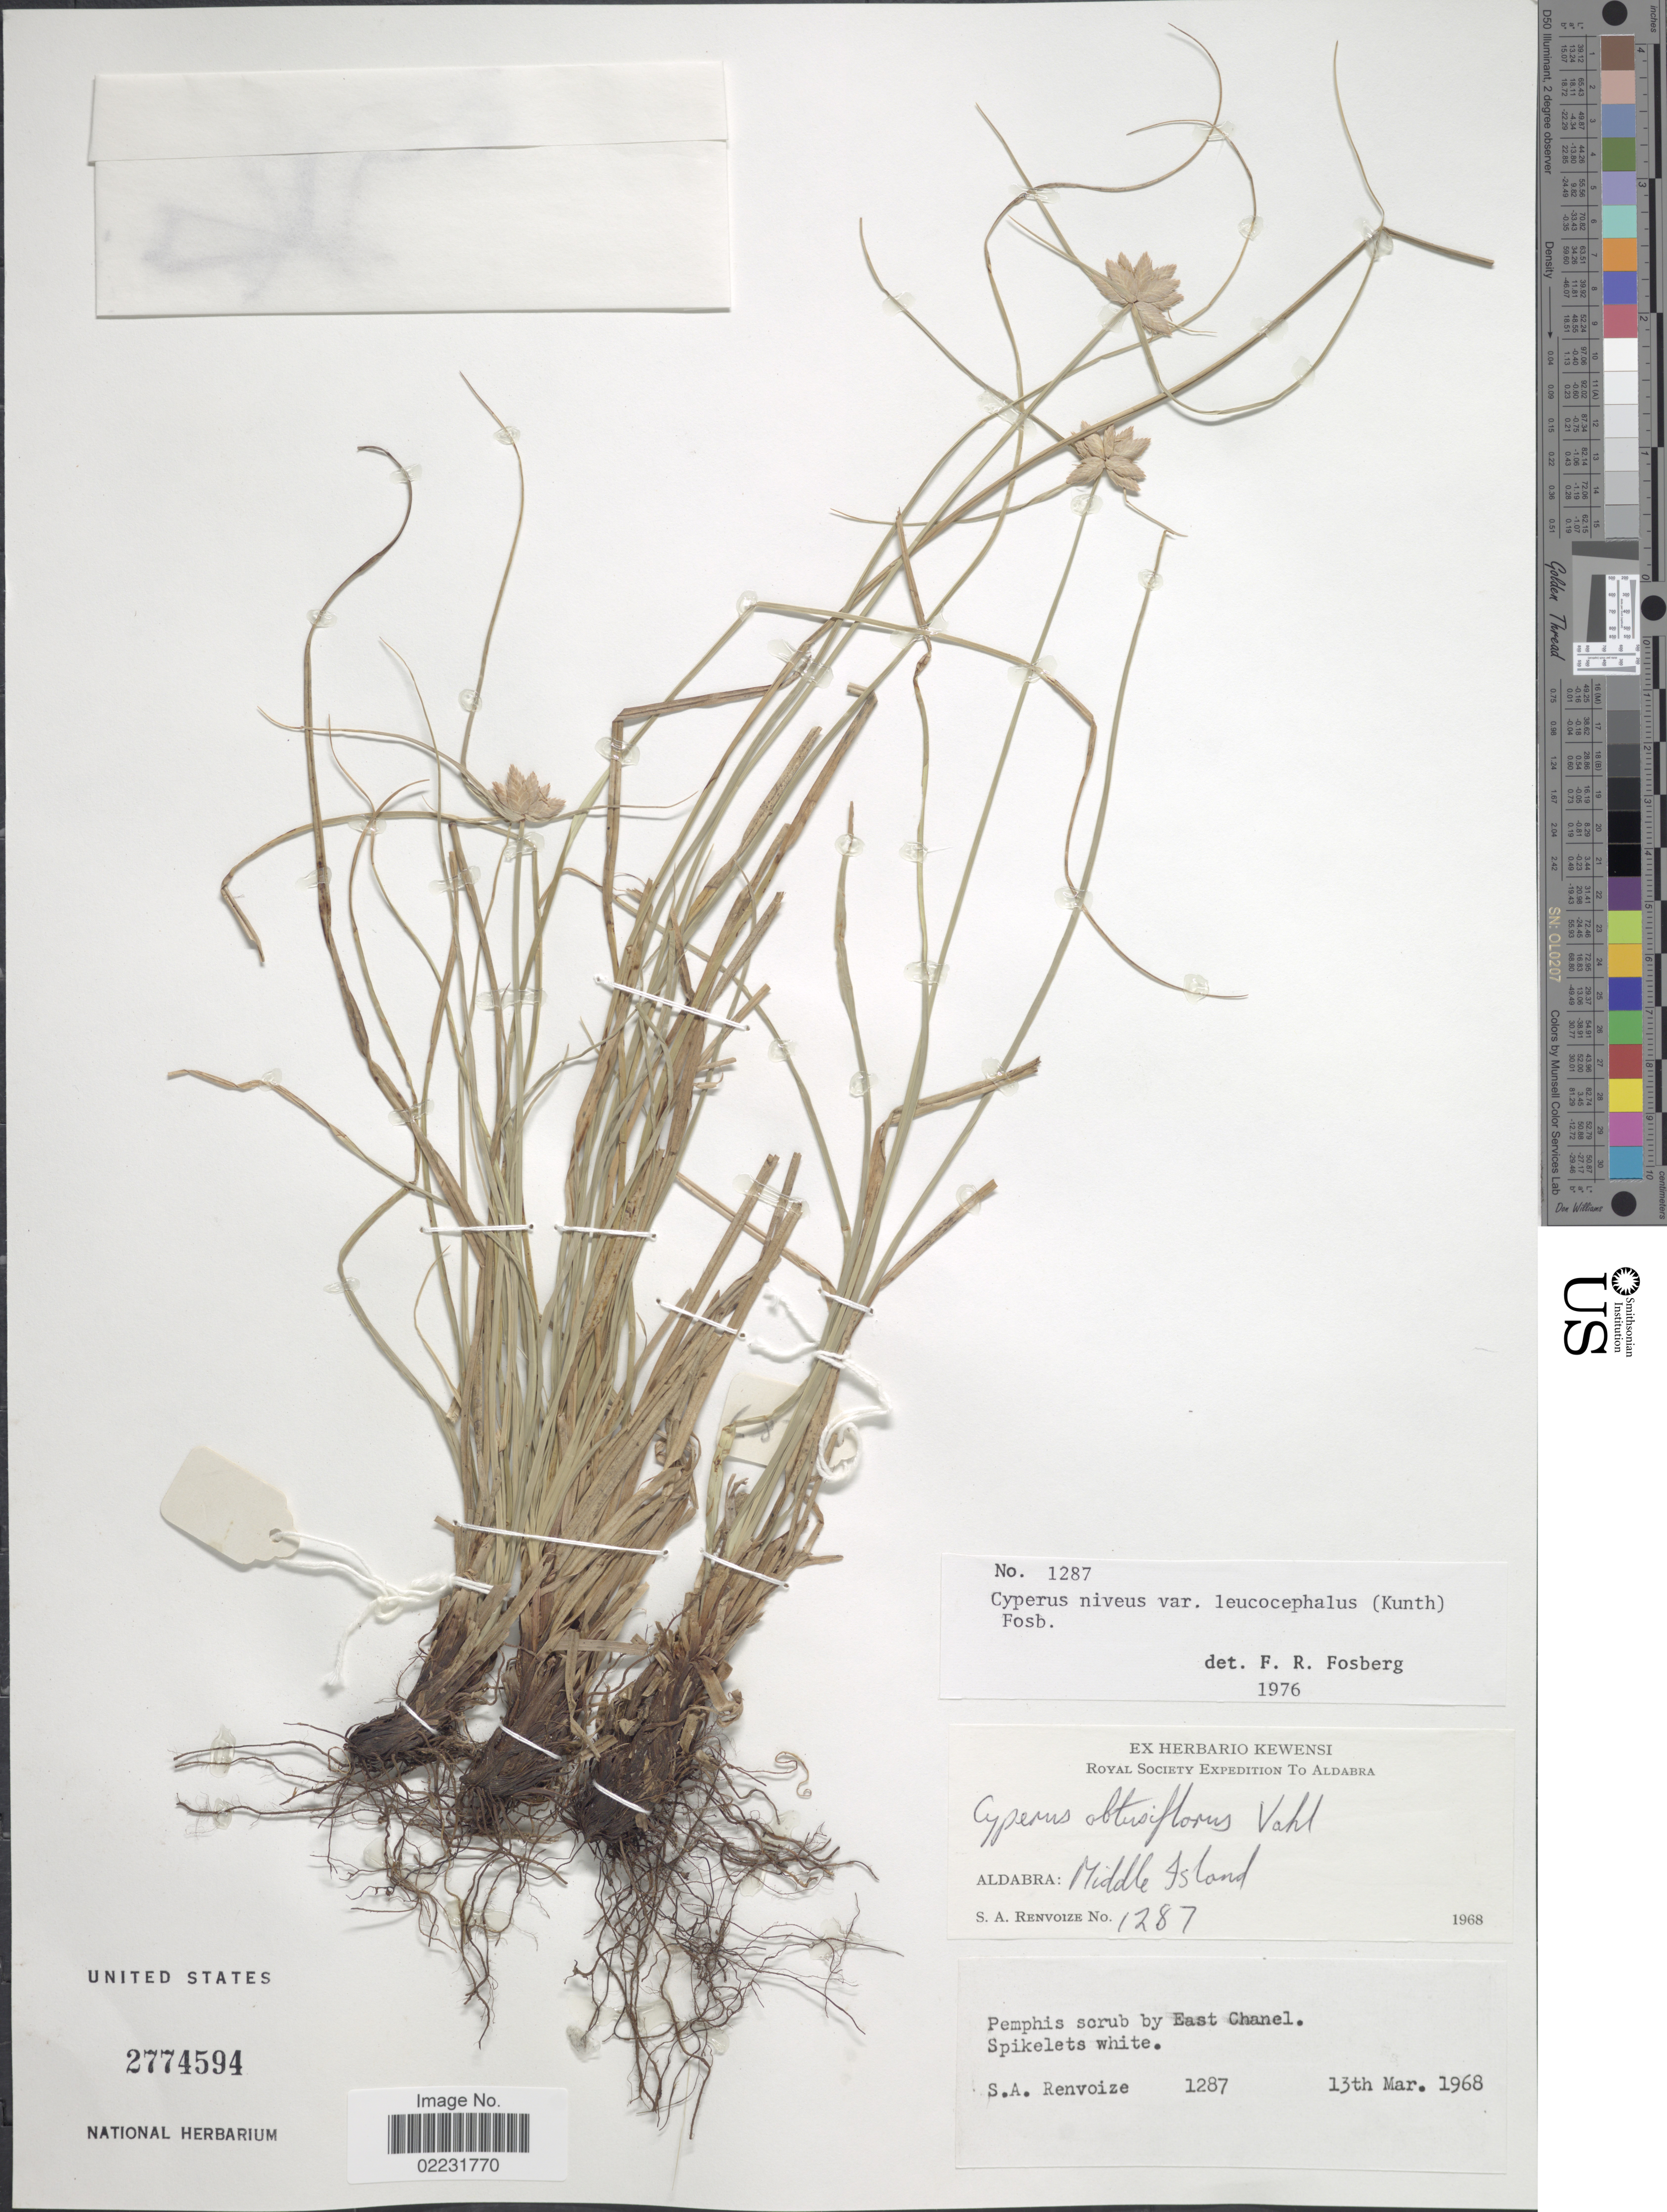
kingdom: Plantae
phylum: Tracheophyta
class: Liliopsida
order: Poales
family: Cyperaceae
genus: Cyperus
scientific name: Cyperus niveus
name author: Retz.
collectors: S. A. Renvoize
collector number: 1287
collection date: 1968-03-13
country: Seychelles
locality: Aldabra: Middle Island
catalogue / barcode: US 2774594